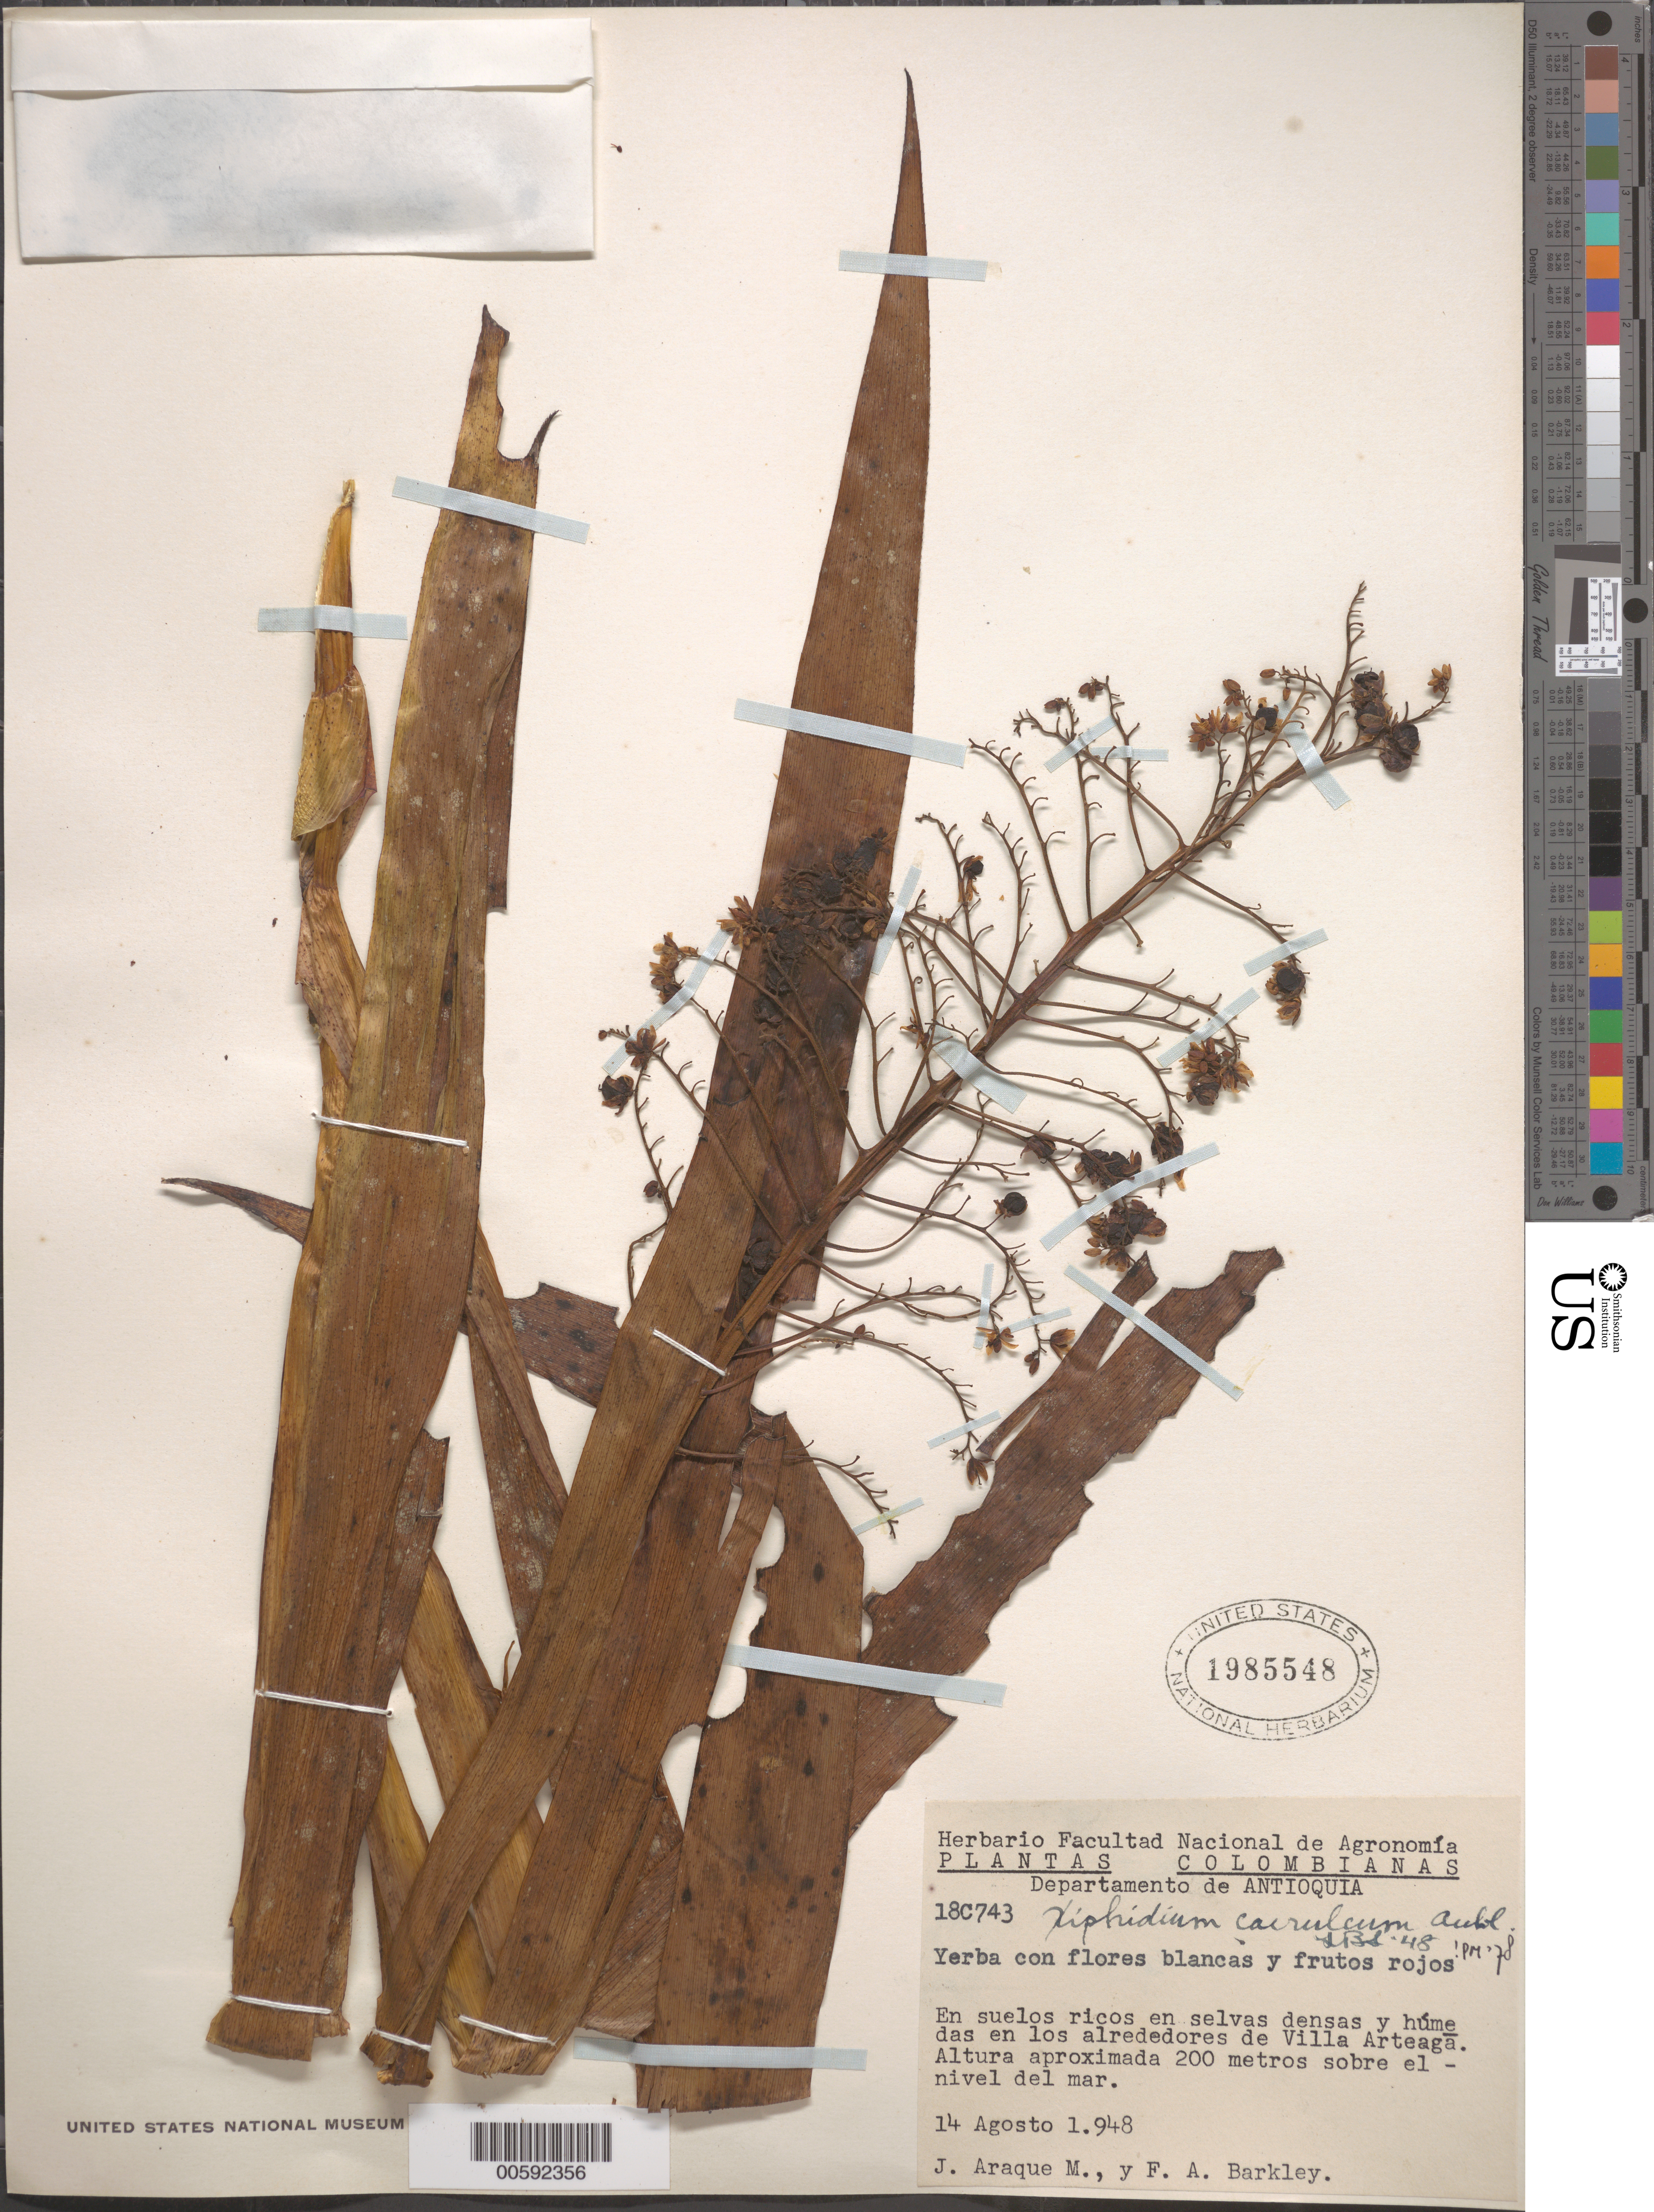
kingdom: Plantae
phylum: Tracheophyta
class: Liliopsida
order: Commelinales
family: Haemodoraceae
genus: Xiphidium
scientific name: Xiphidium caeruleum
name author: Aubl.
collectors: J. Araque Molina & F. A. Barkley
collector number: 18C743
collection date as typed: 14 Aug 1948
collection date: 1948-08-14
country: Colombia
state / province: Antioquia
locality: Villa Arteaga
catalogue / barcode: US 1985548